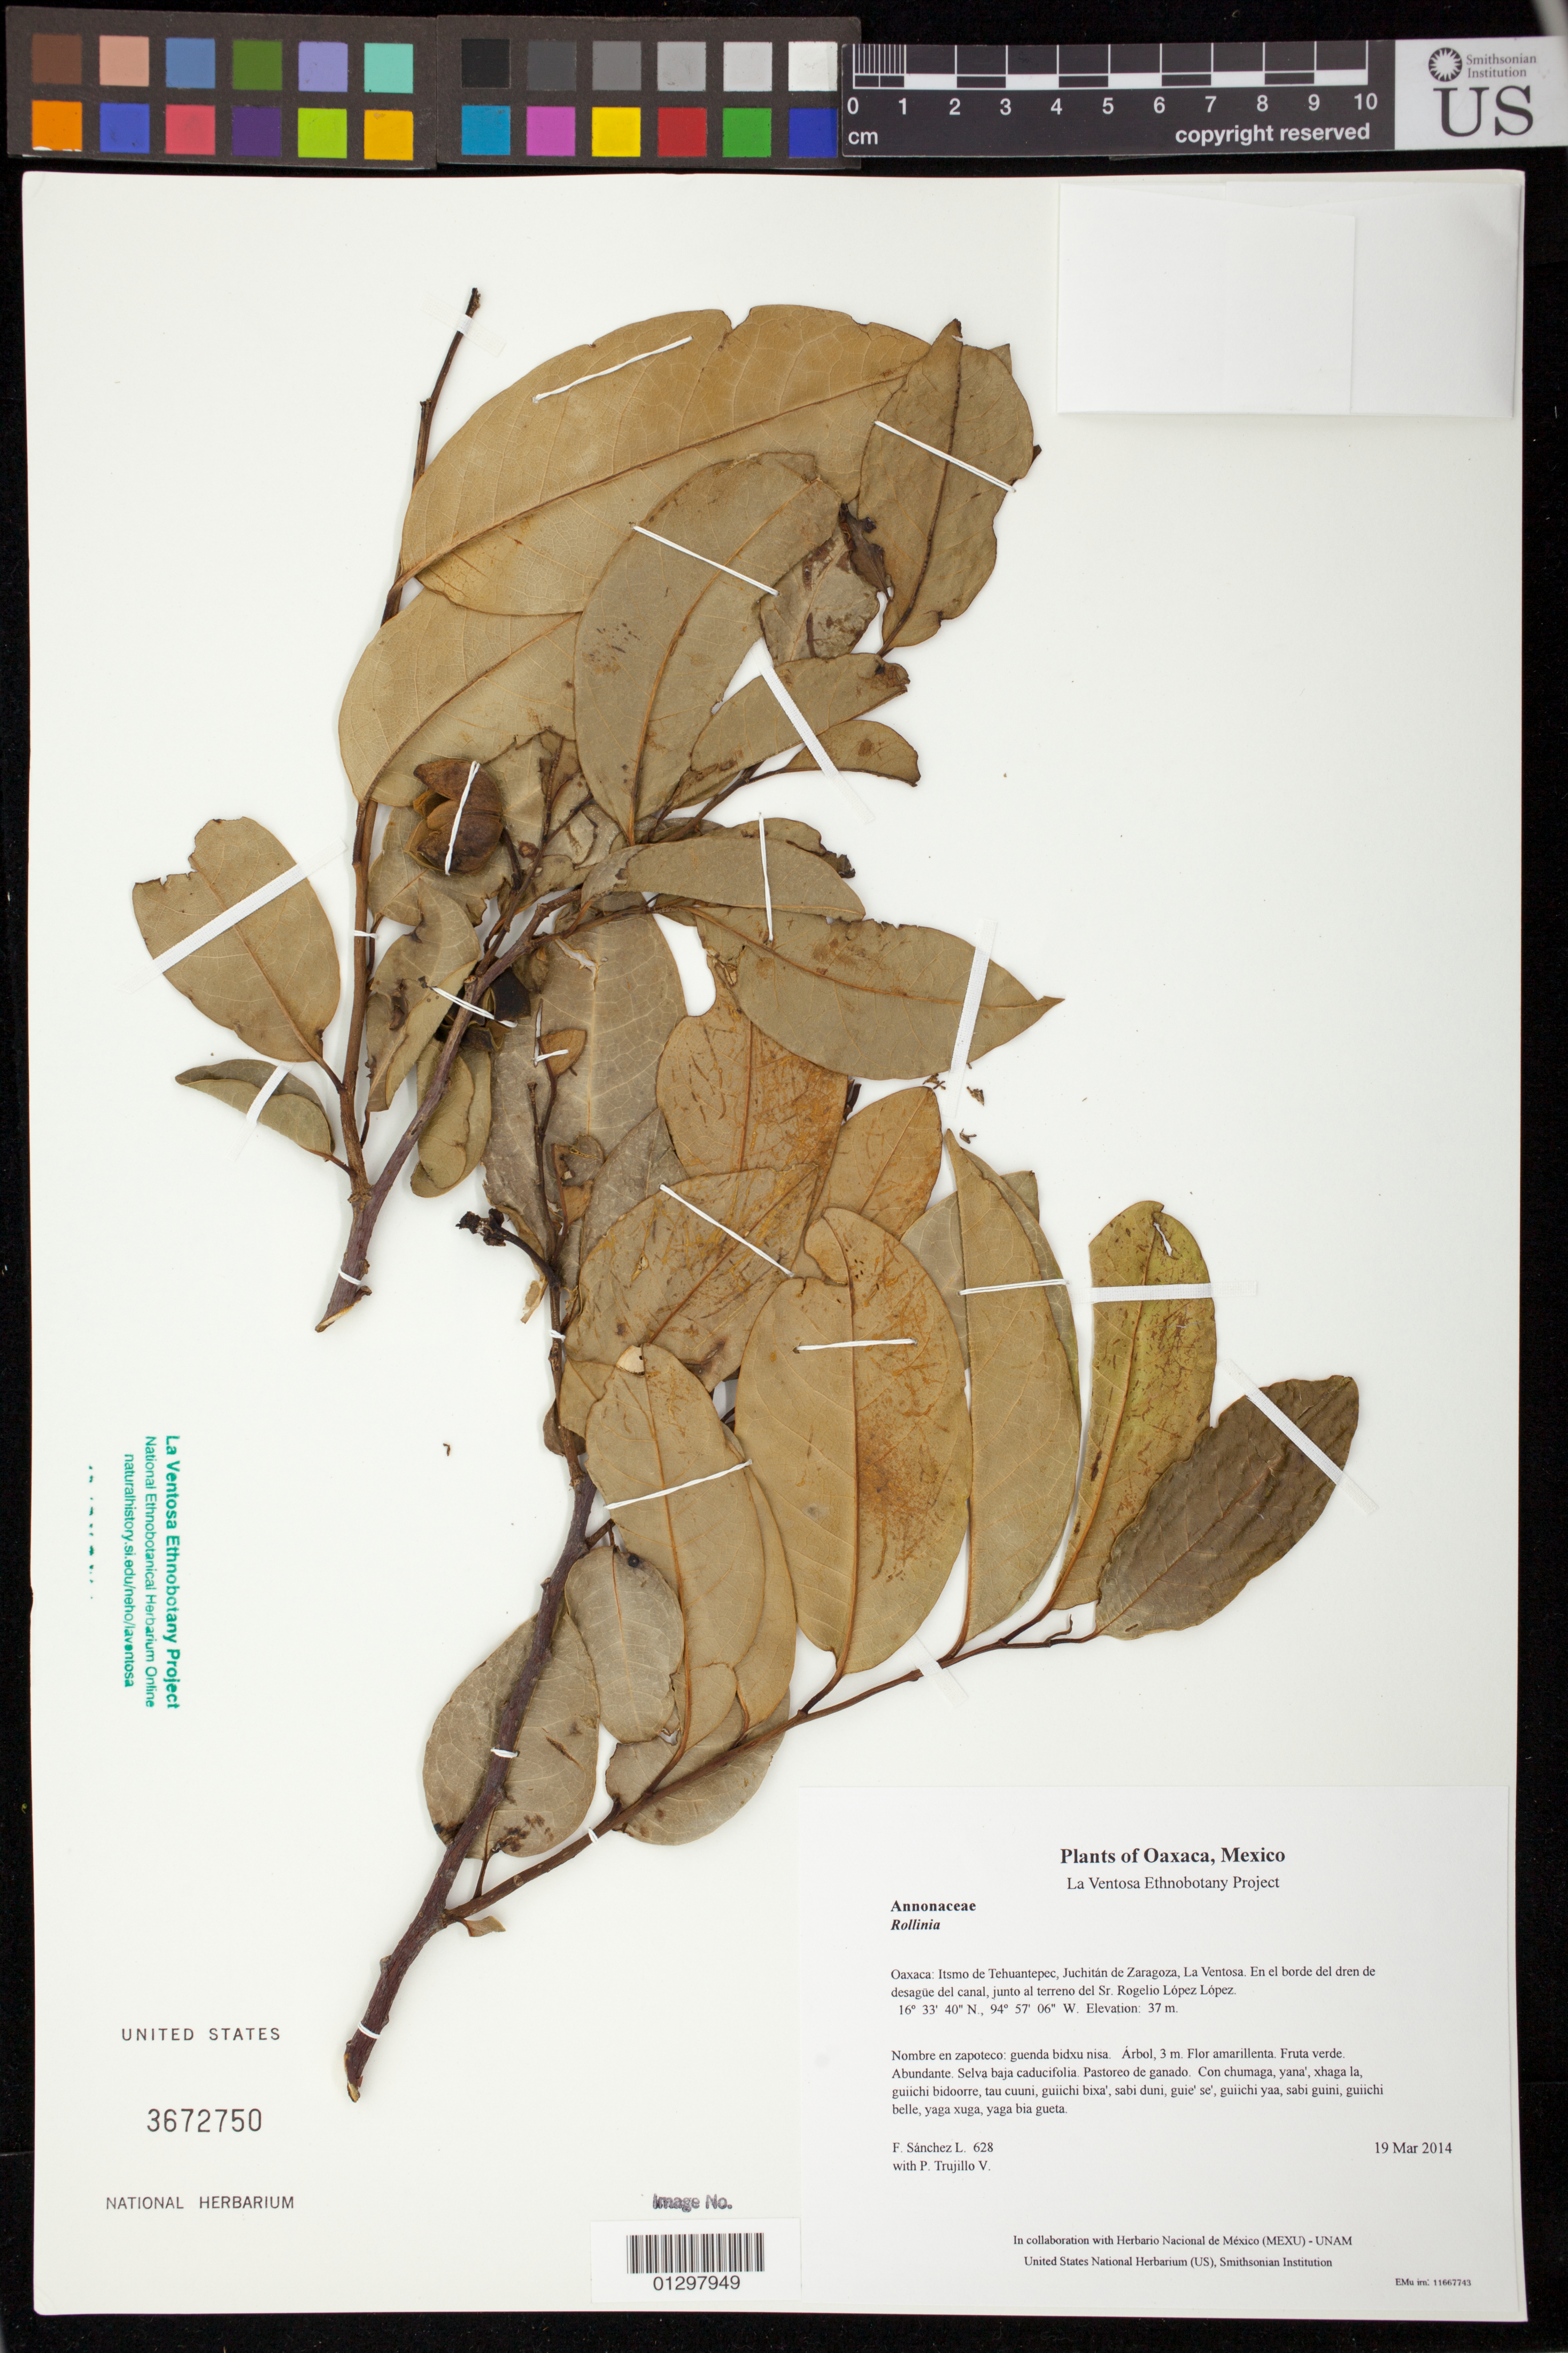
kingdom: Plantae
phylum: Tracheophyta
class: Magnoliopsida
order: Magnoliales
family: Annonaceae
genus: Annona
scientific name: Annona glabra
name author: L.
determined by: Velasco G., Kenia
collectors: F. Sánchez L. & P. Trujillo V.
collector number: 628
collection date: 2014-03-19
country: Mexico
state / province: Oaxaca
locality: Itsmo de Tehuantepec, Juchitán de Zaragoza, La Ventosa. En el borde del dren de desagüe del canal, junto al terreno del Sr. Rogelio López López.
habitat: Selva baja caducifolia. Pastoreo de ganado.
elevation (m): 37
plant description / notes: JEBOT, MEXU, SERO, SIPI, US; Yaga. 3 m. Guie' naguchi ga. Cuaananaxhi naga'. Stale.; anona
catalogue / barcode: US 3672750